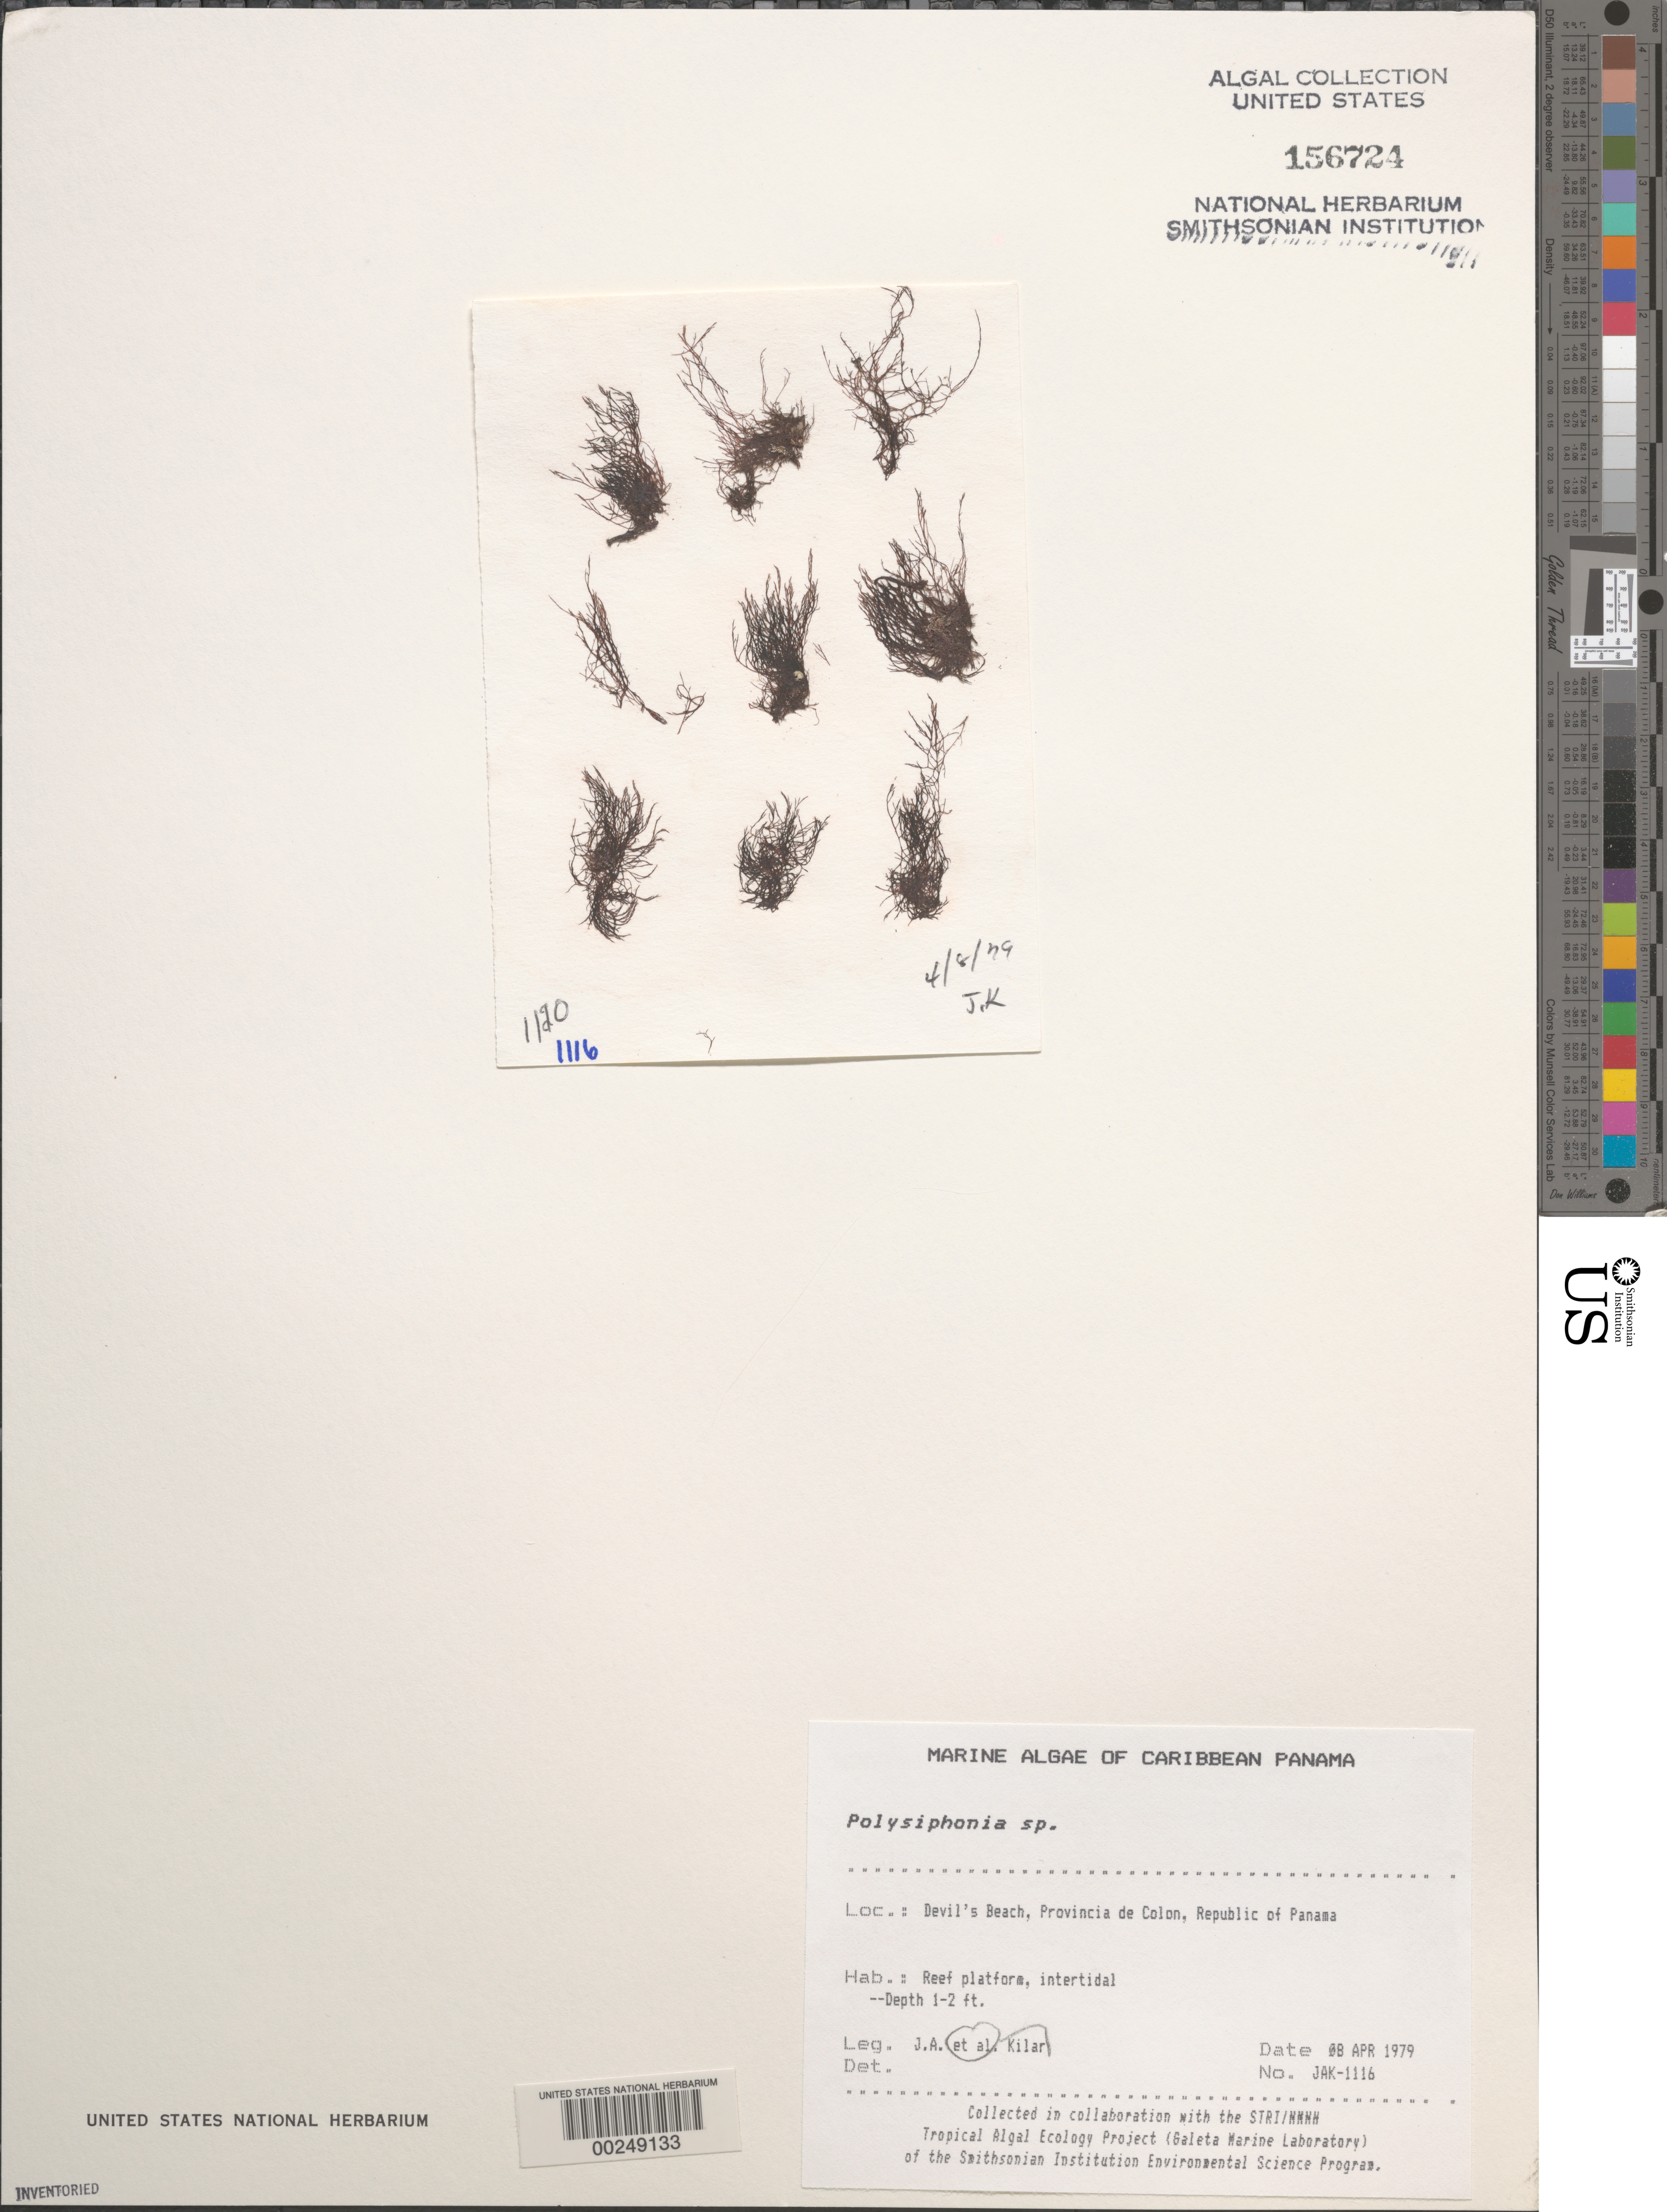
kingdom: Plantae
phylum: Rhodophyta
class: Florideophyceae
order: Ceramiales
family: Rhodomelaceae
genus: Polysiphonia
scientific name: Polysiphonia sp.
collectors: J. A. Kilar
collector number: JAK-1116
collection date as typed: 08 Apr 1979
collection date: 1979-04-08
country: Panama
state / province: Colón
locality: Devil's Beach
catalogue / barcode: US 156724